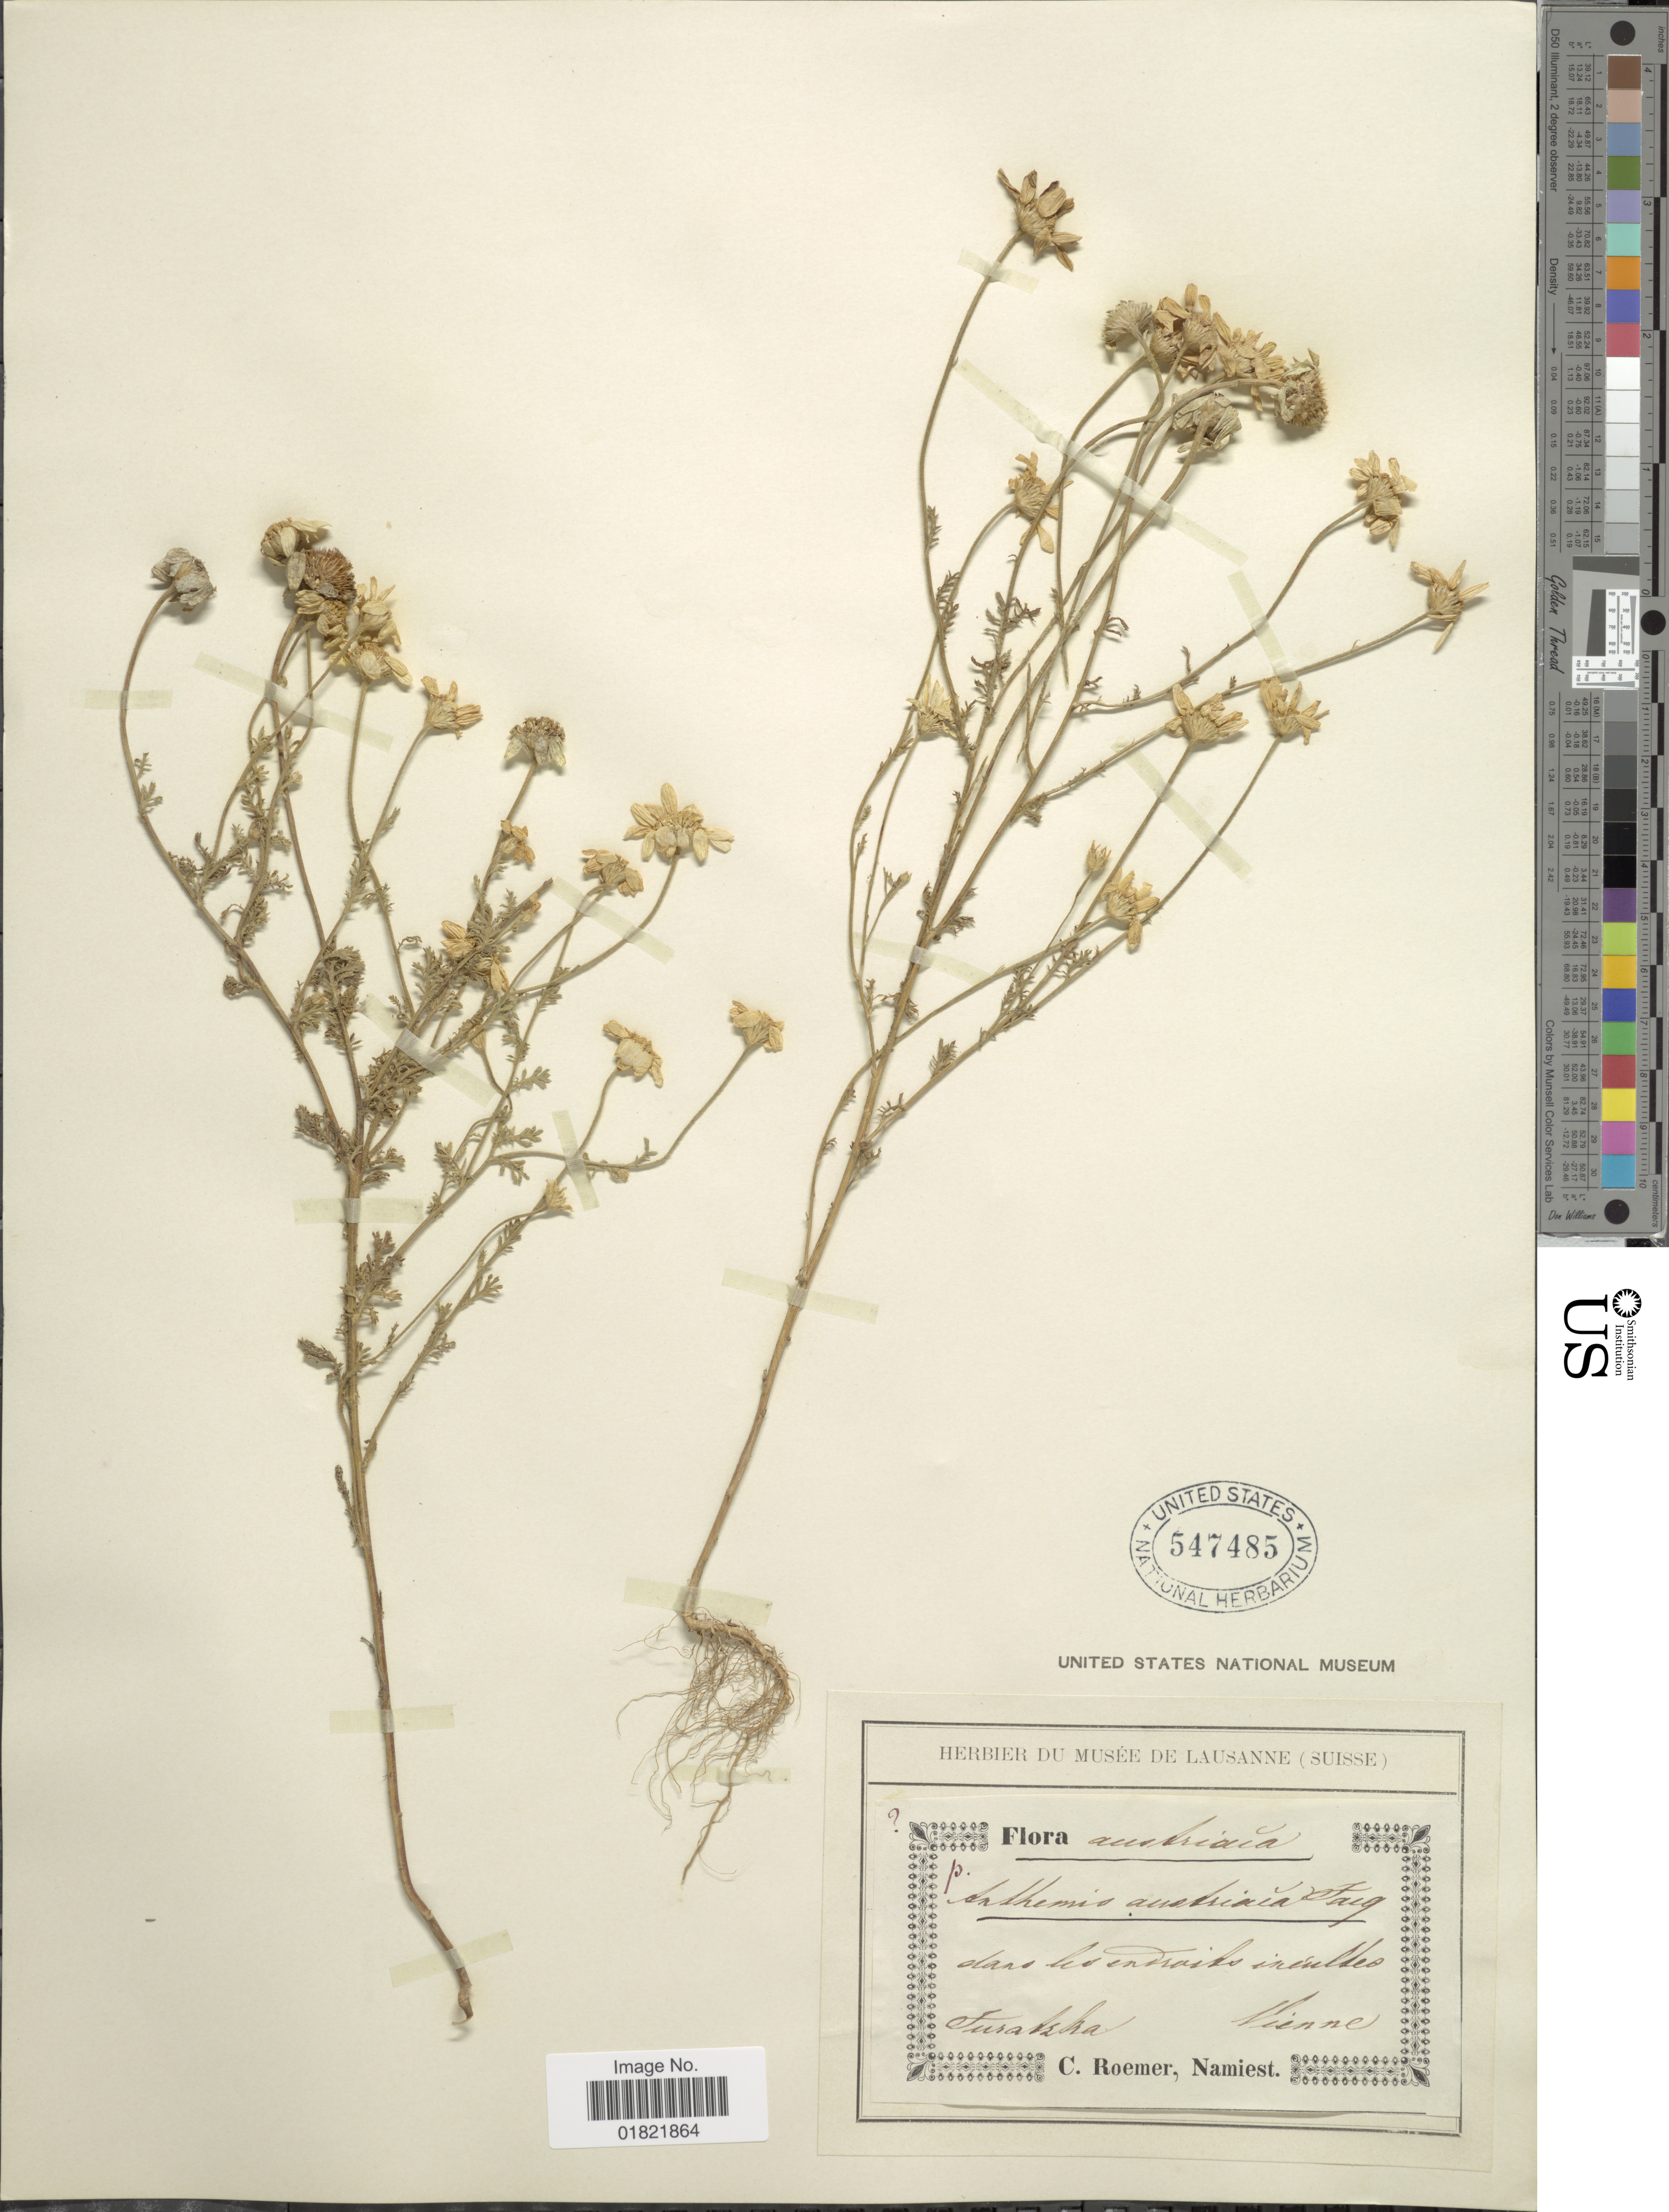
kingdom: Plantae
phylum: Tracheophyta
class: Magnoliopsida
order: Asterales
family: Asteraceae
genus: Anthemis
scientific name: Anthemis austriaca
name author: Jacq.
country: Austria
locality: Austriaca[interpreted] [illegible text]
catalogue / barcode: US 547485